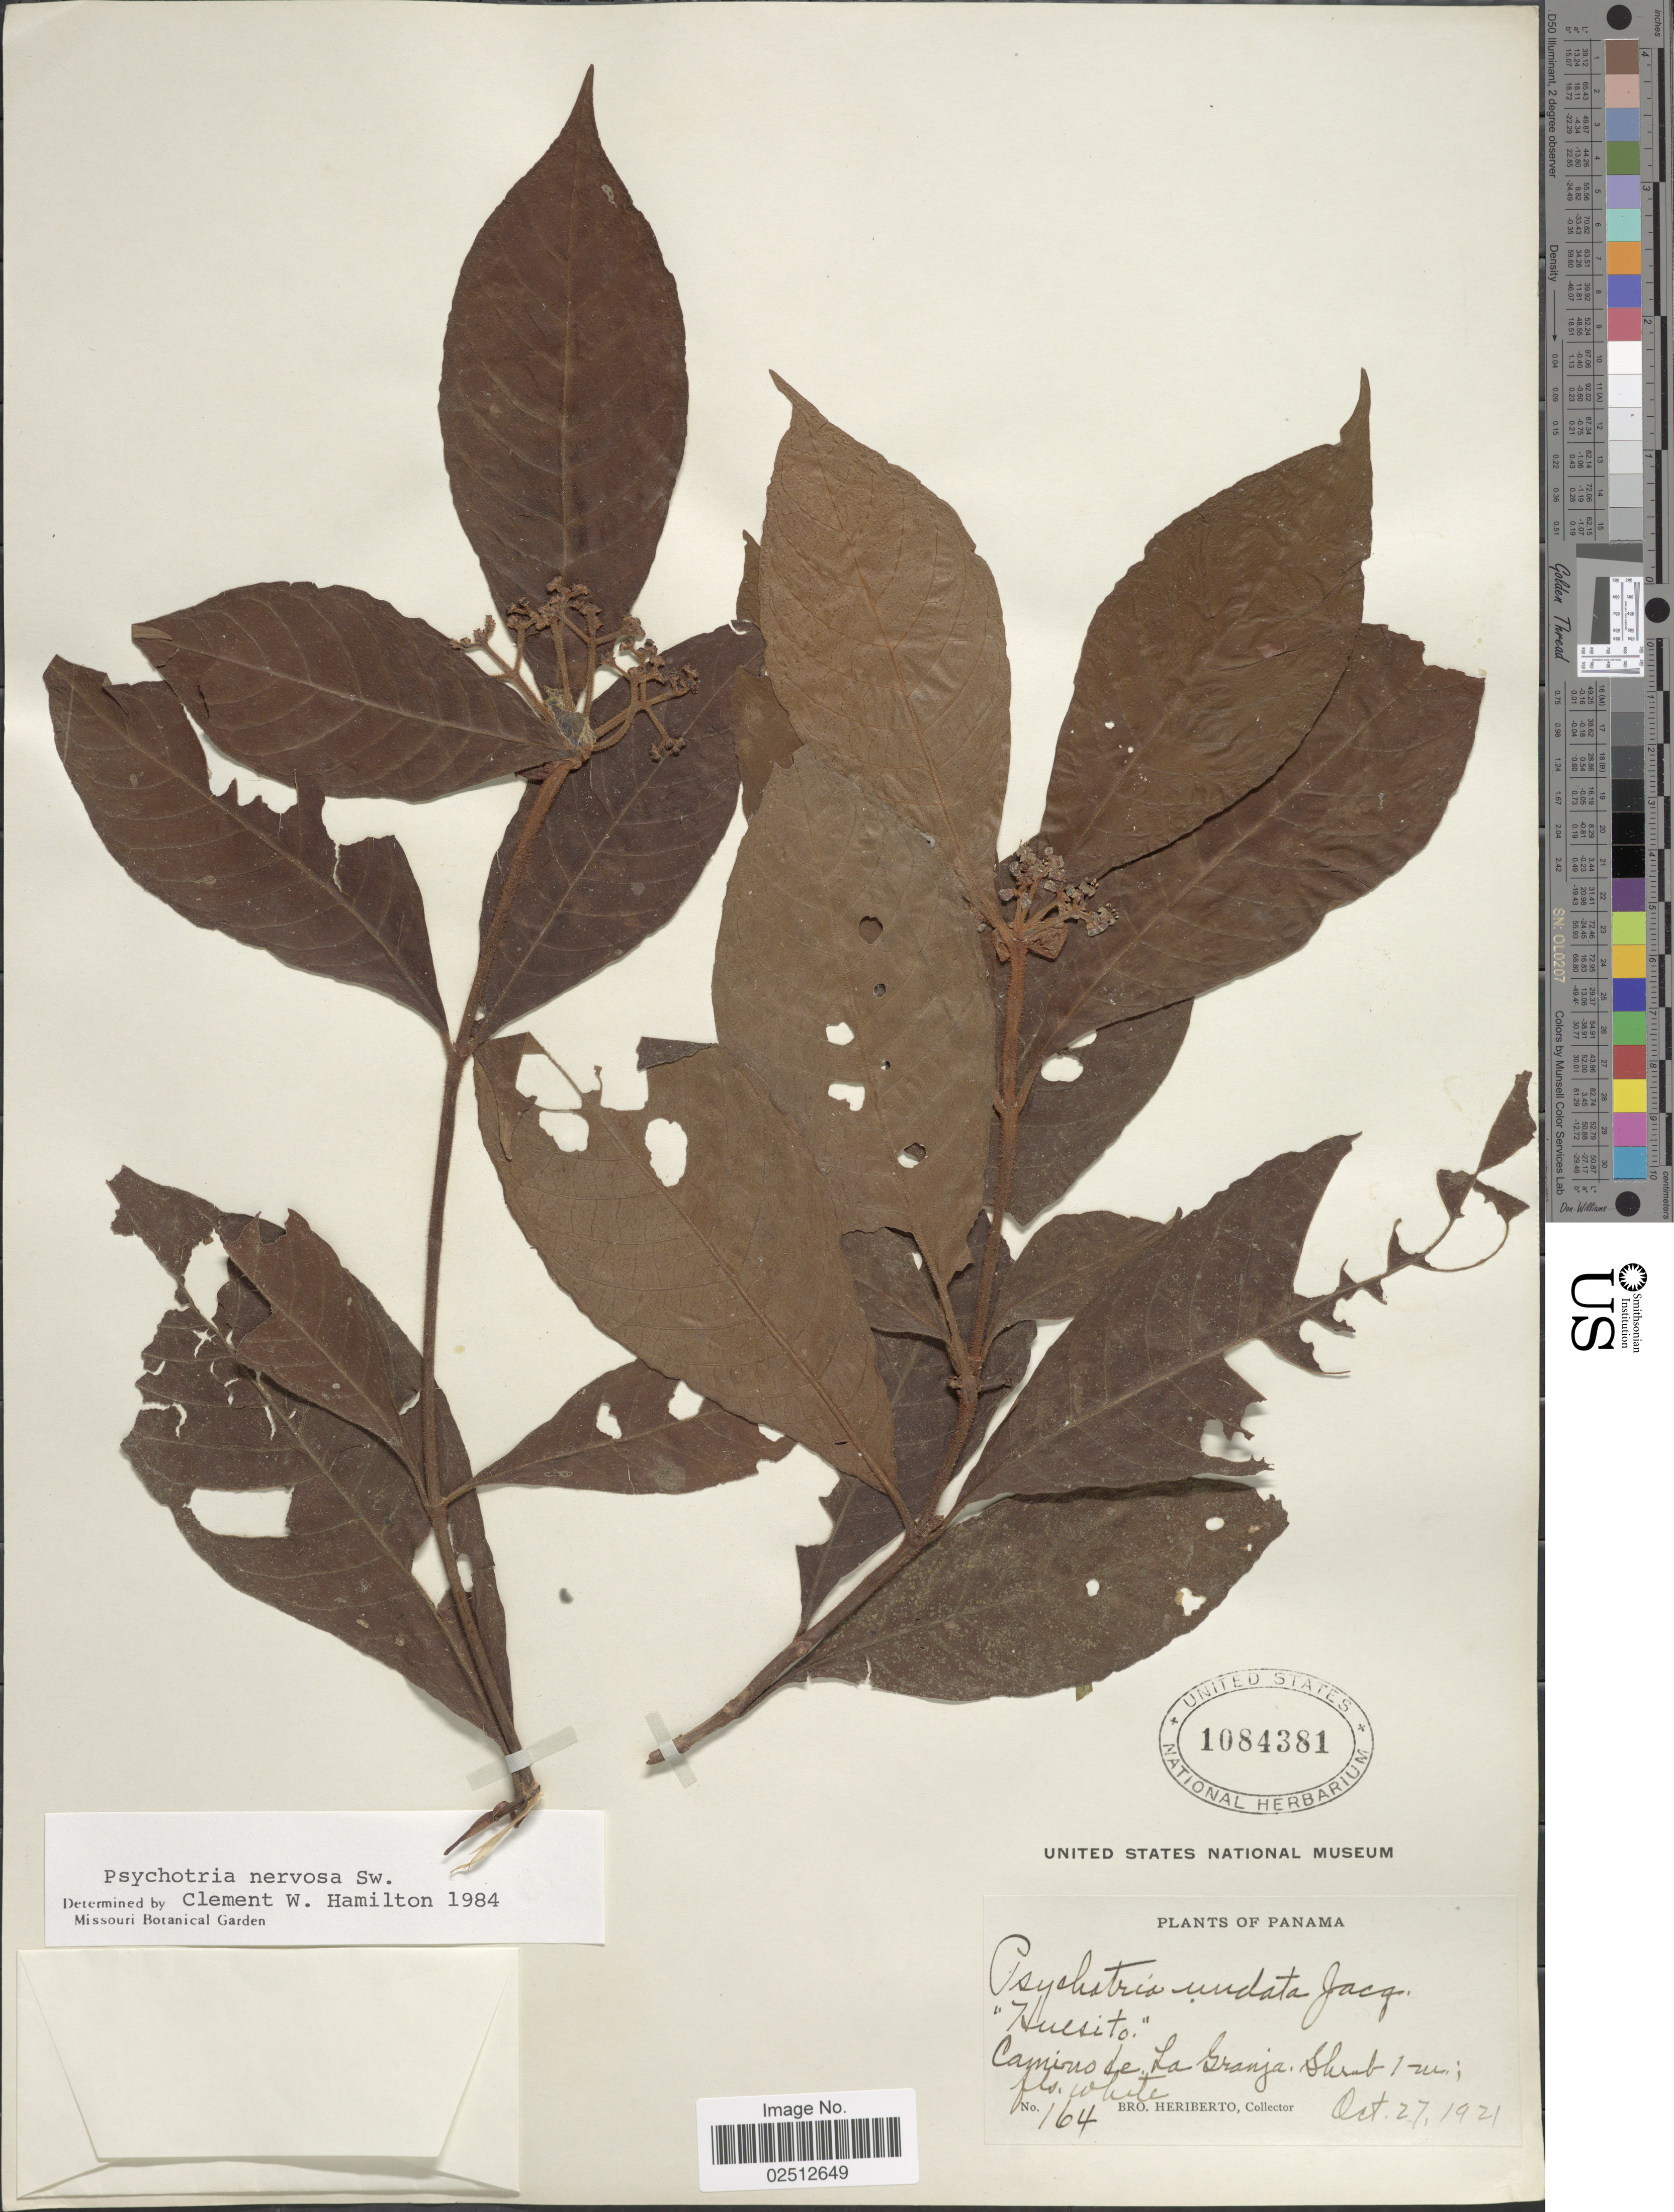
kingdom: Plantae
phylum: Tracheophyta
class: Magnoliopsida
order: Gentianales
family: Rubiaceae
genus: Psychotria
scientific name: Psychotria nervosa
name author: Sw.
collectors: B. Heriberto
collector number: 164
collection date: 1921-10-27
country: Panama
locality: Huesito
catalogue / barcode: US 1084381